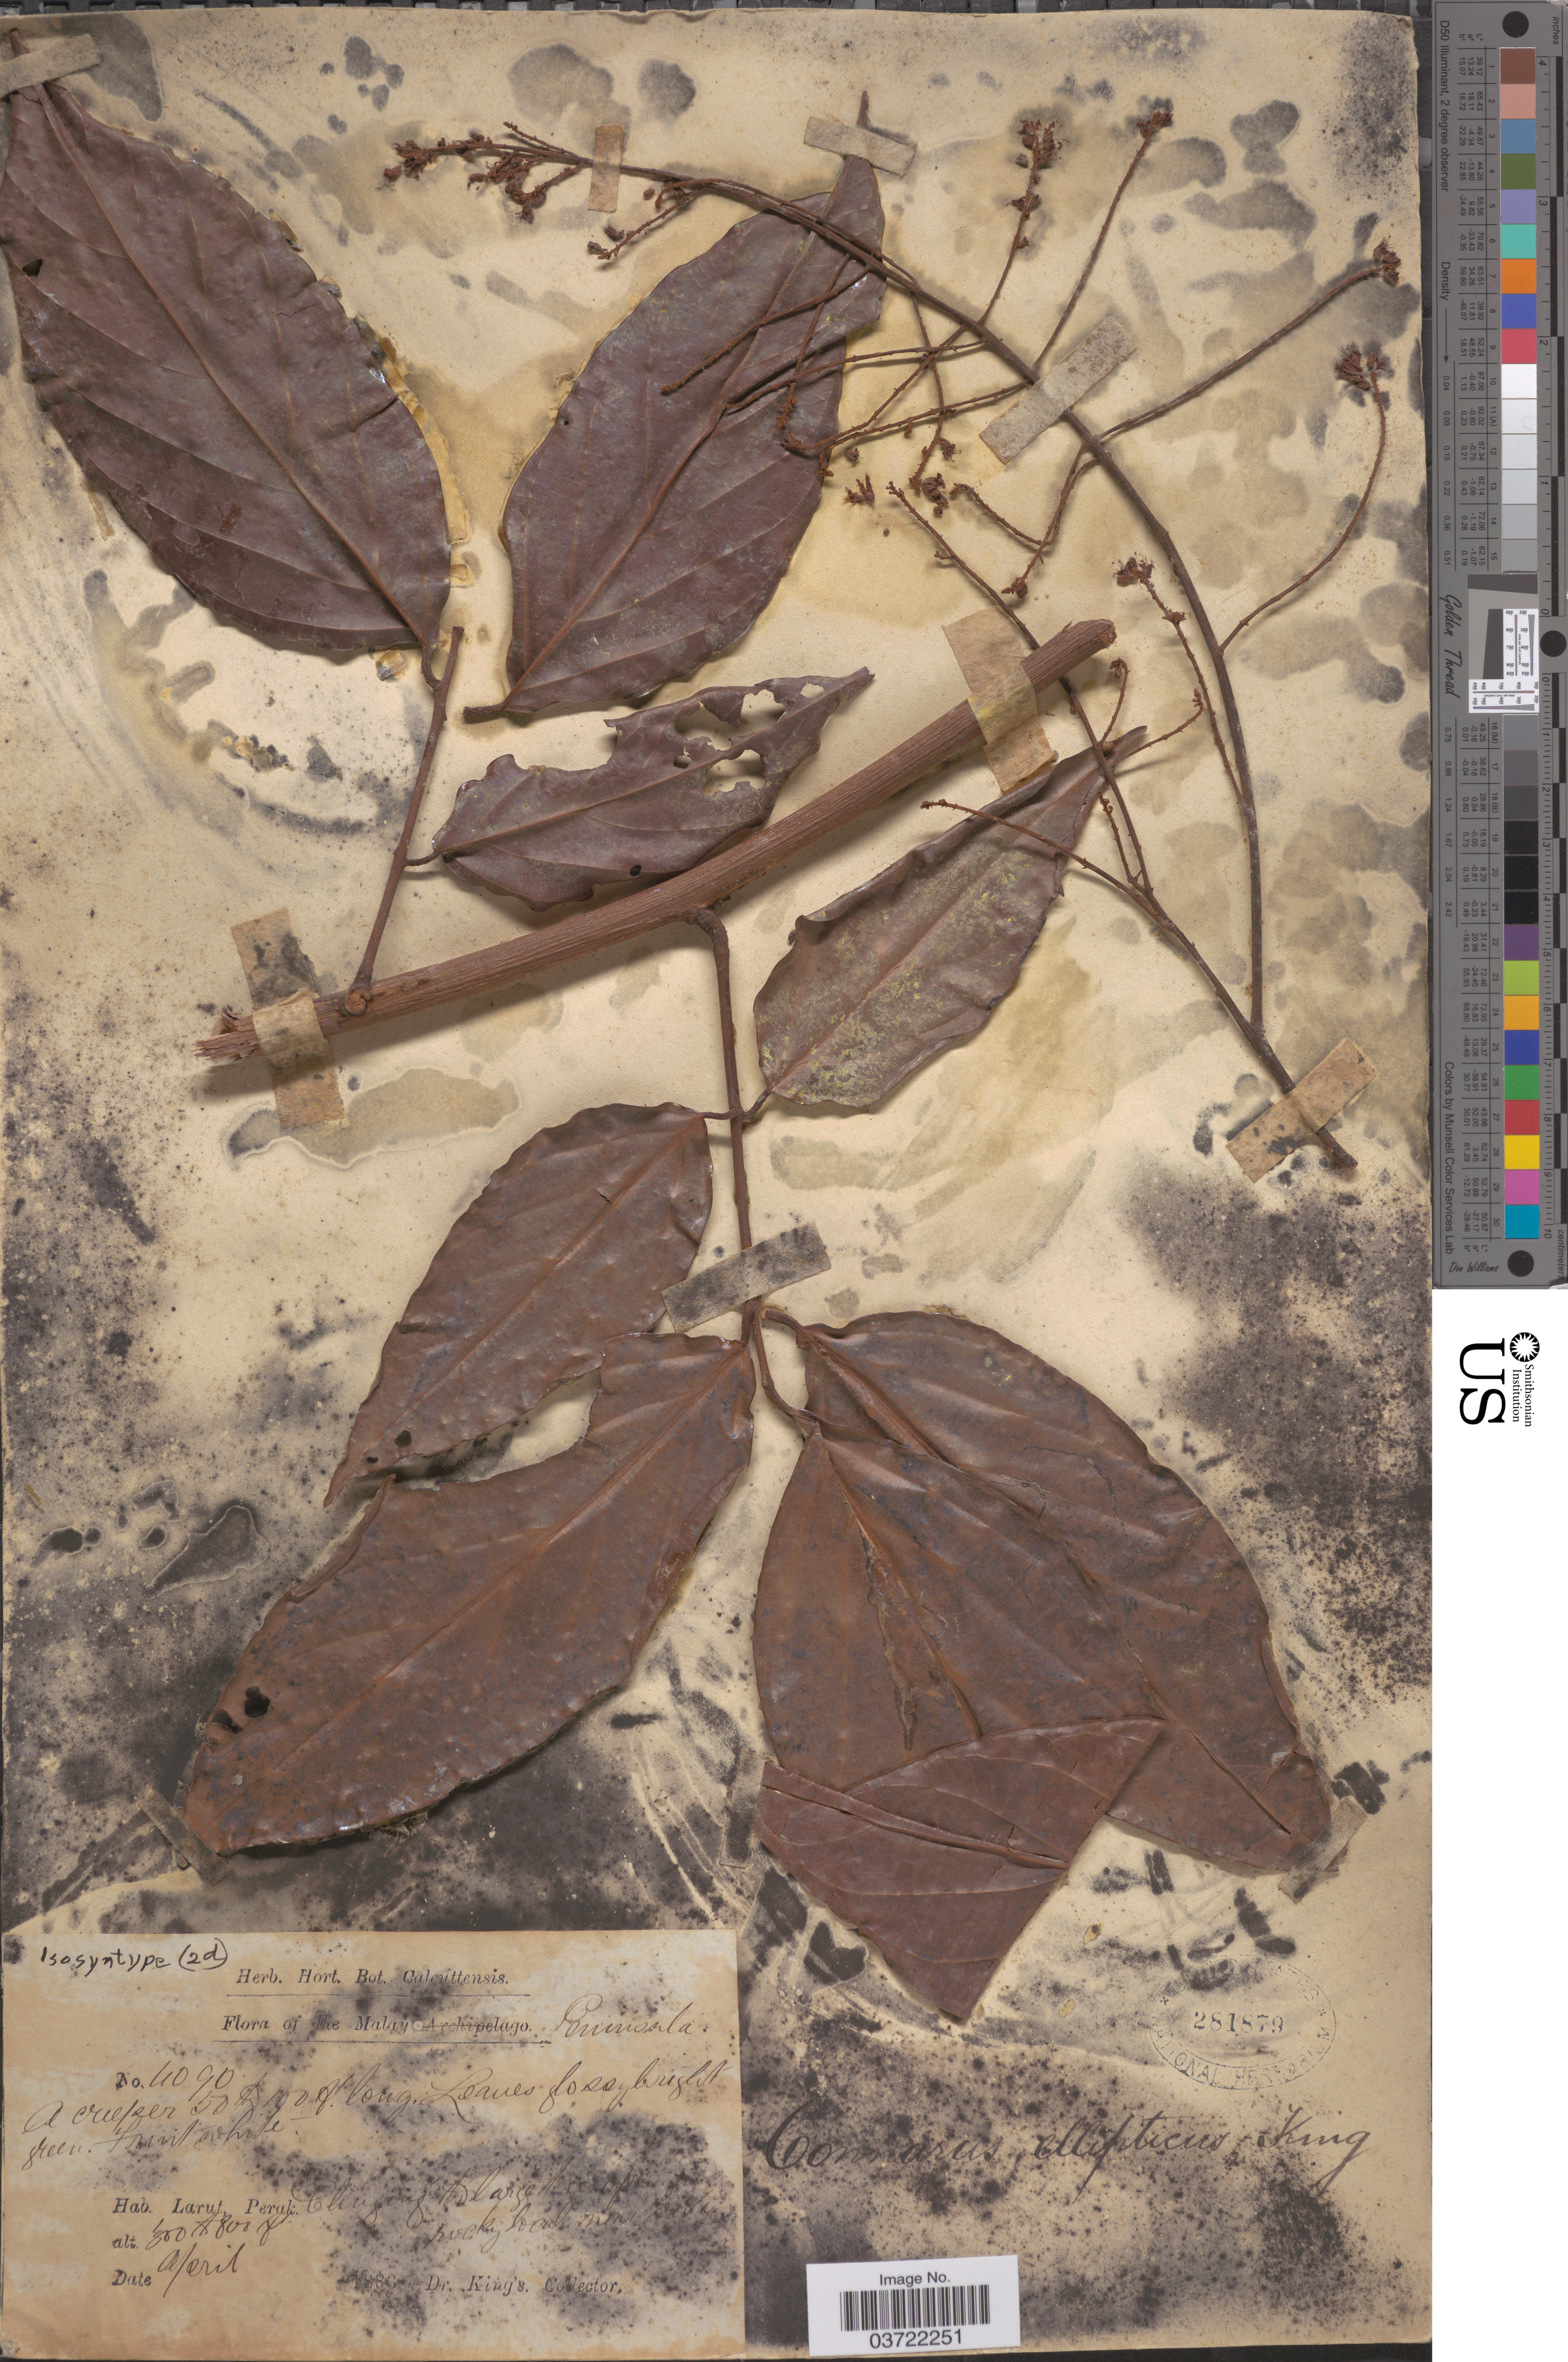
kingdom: Plantae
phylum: Tracheophyta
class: Magnoliopsida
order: Oxalidales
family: Connaraceae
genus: Connarus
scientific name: Connarus ellipticus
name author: King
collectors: Dr. King's collector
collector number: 4090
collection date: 1883-04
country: Malaysia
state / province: Perak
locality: The Malay Peninsula. Larut.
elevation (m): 91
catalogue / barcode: US 281879